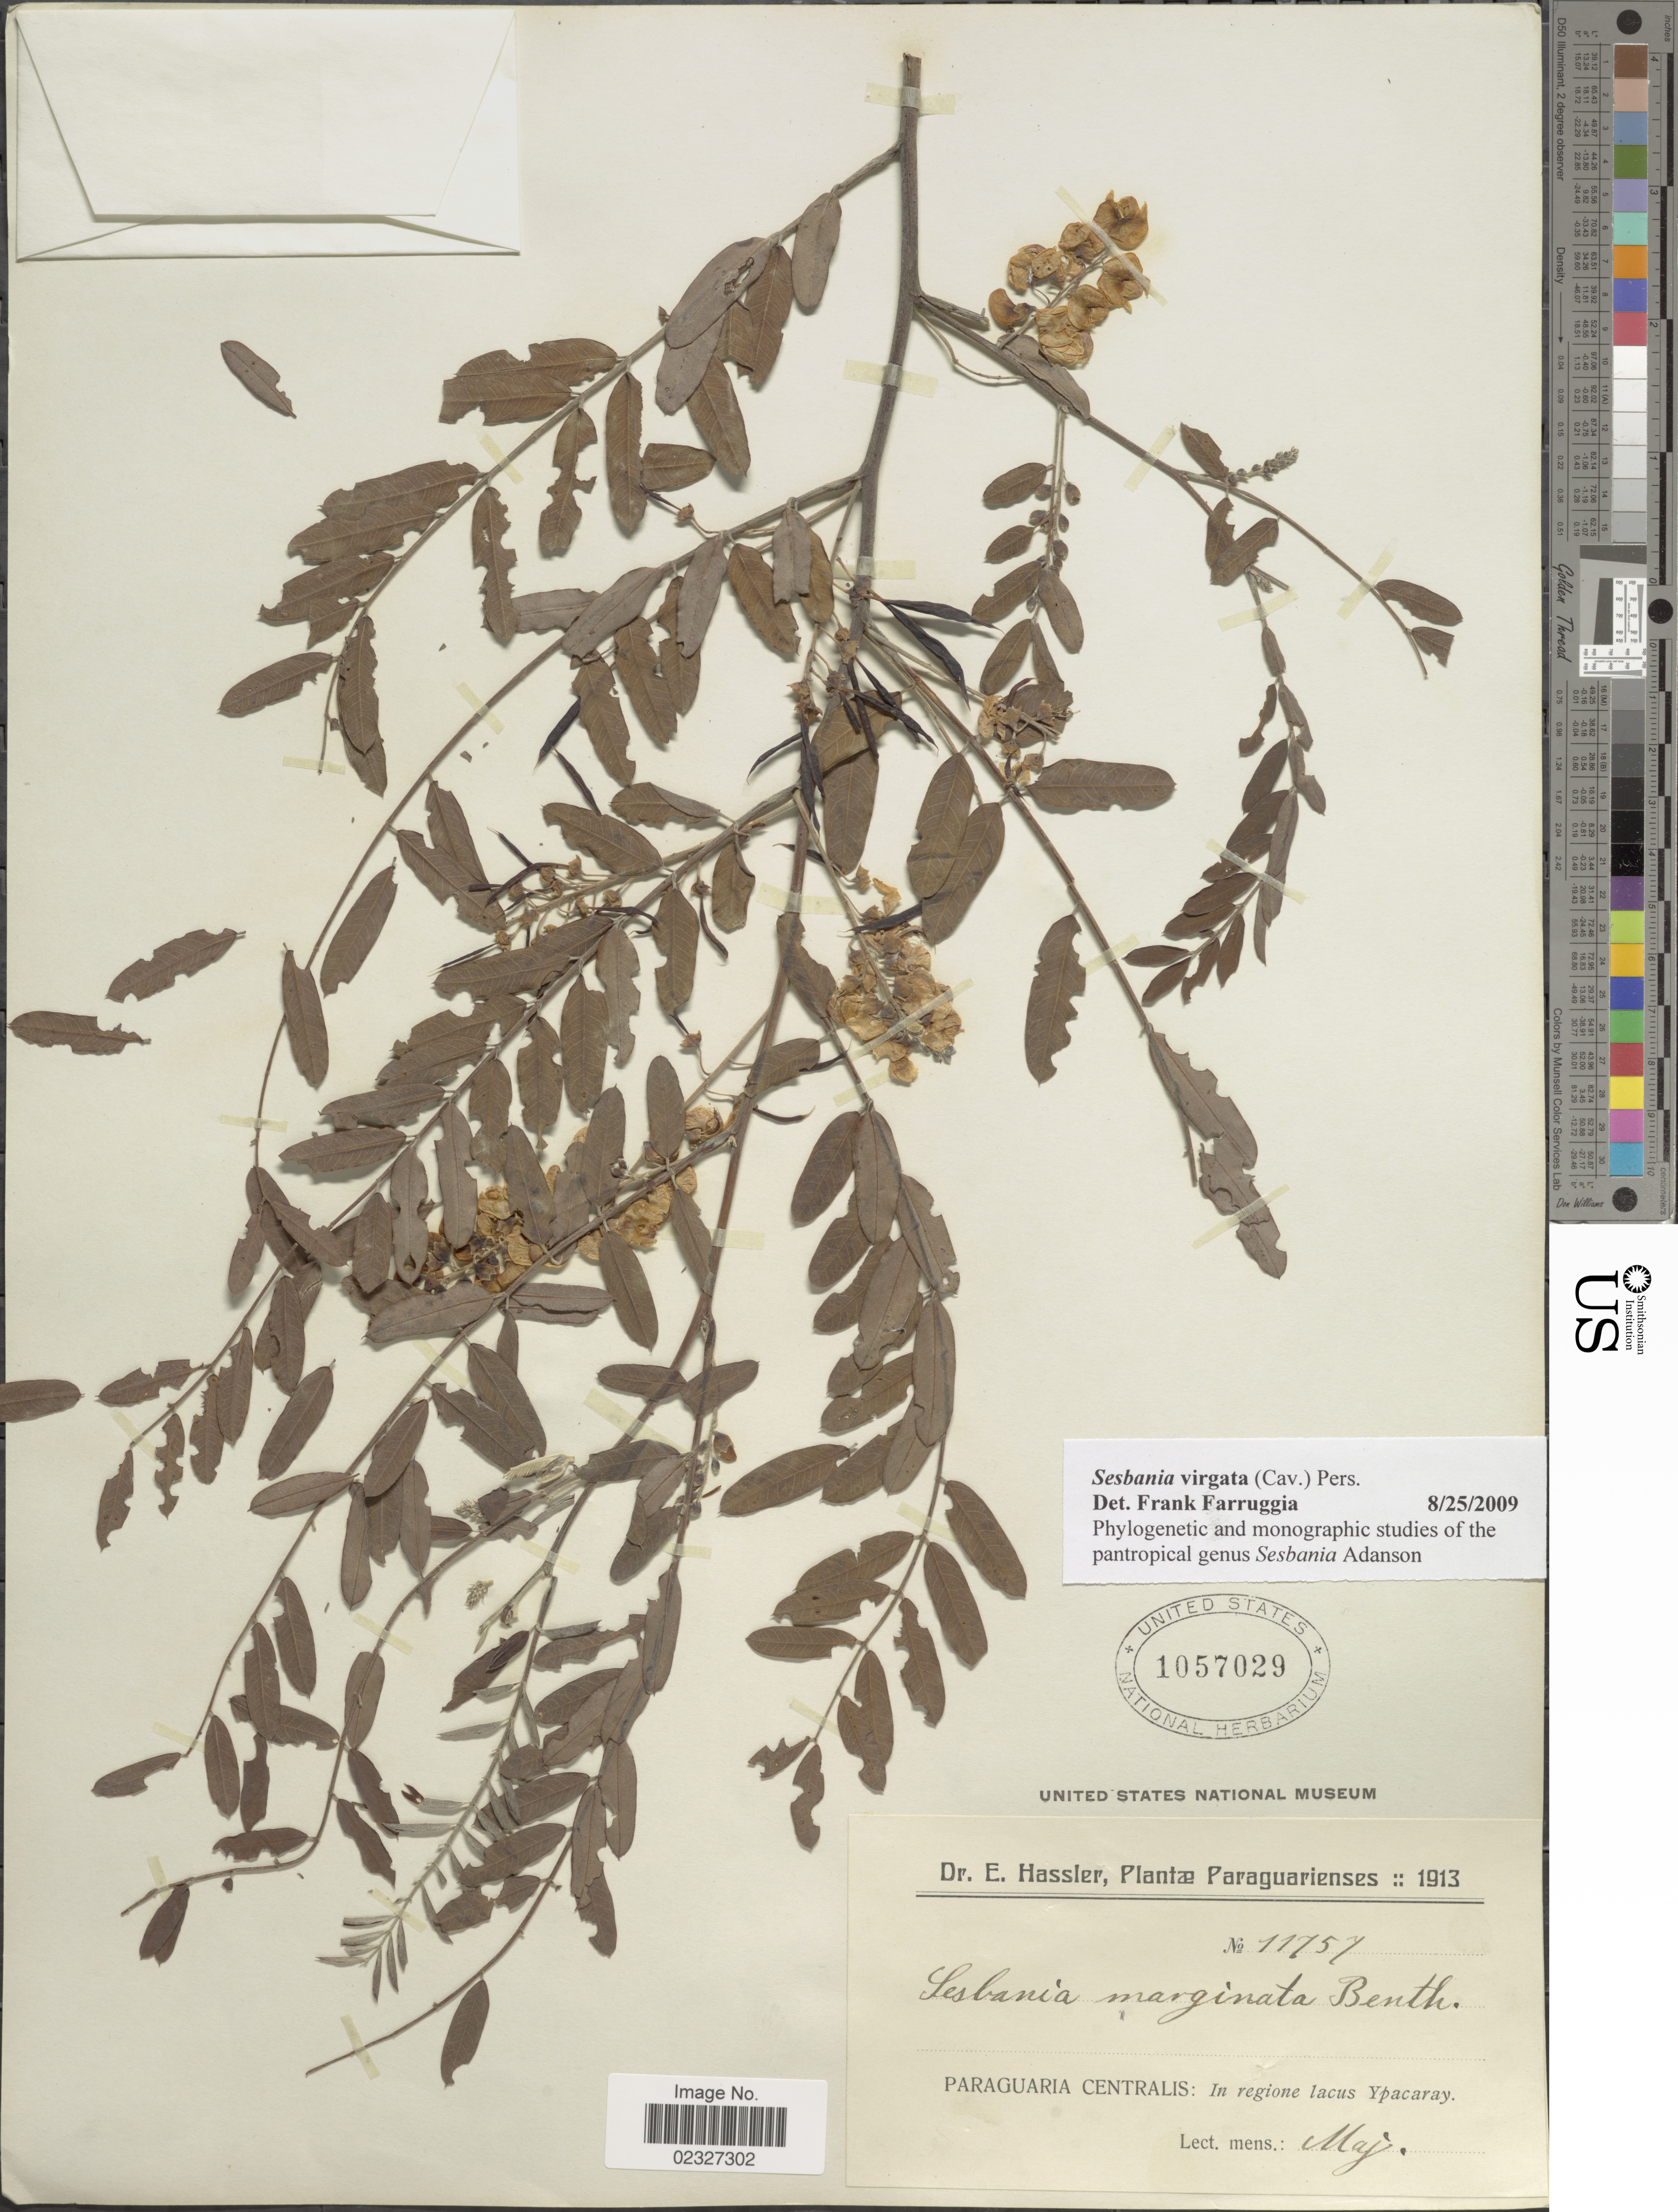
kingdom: Plantae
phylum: Tracheophyta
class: Magnoliopsida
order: Fabales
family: Fabaceae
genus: Sesbania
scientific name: Sesbania virgata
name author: (Cav.) Pers.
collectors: E. Hassler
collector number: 11757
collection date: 1913-05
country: Paraguay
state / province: Paraguari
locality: Paraguaria centralis, lacus Ypacaray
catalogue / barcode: US 1057029